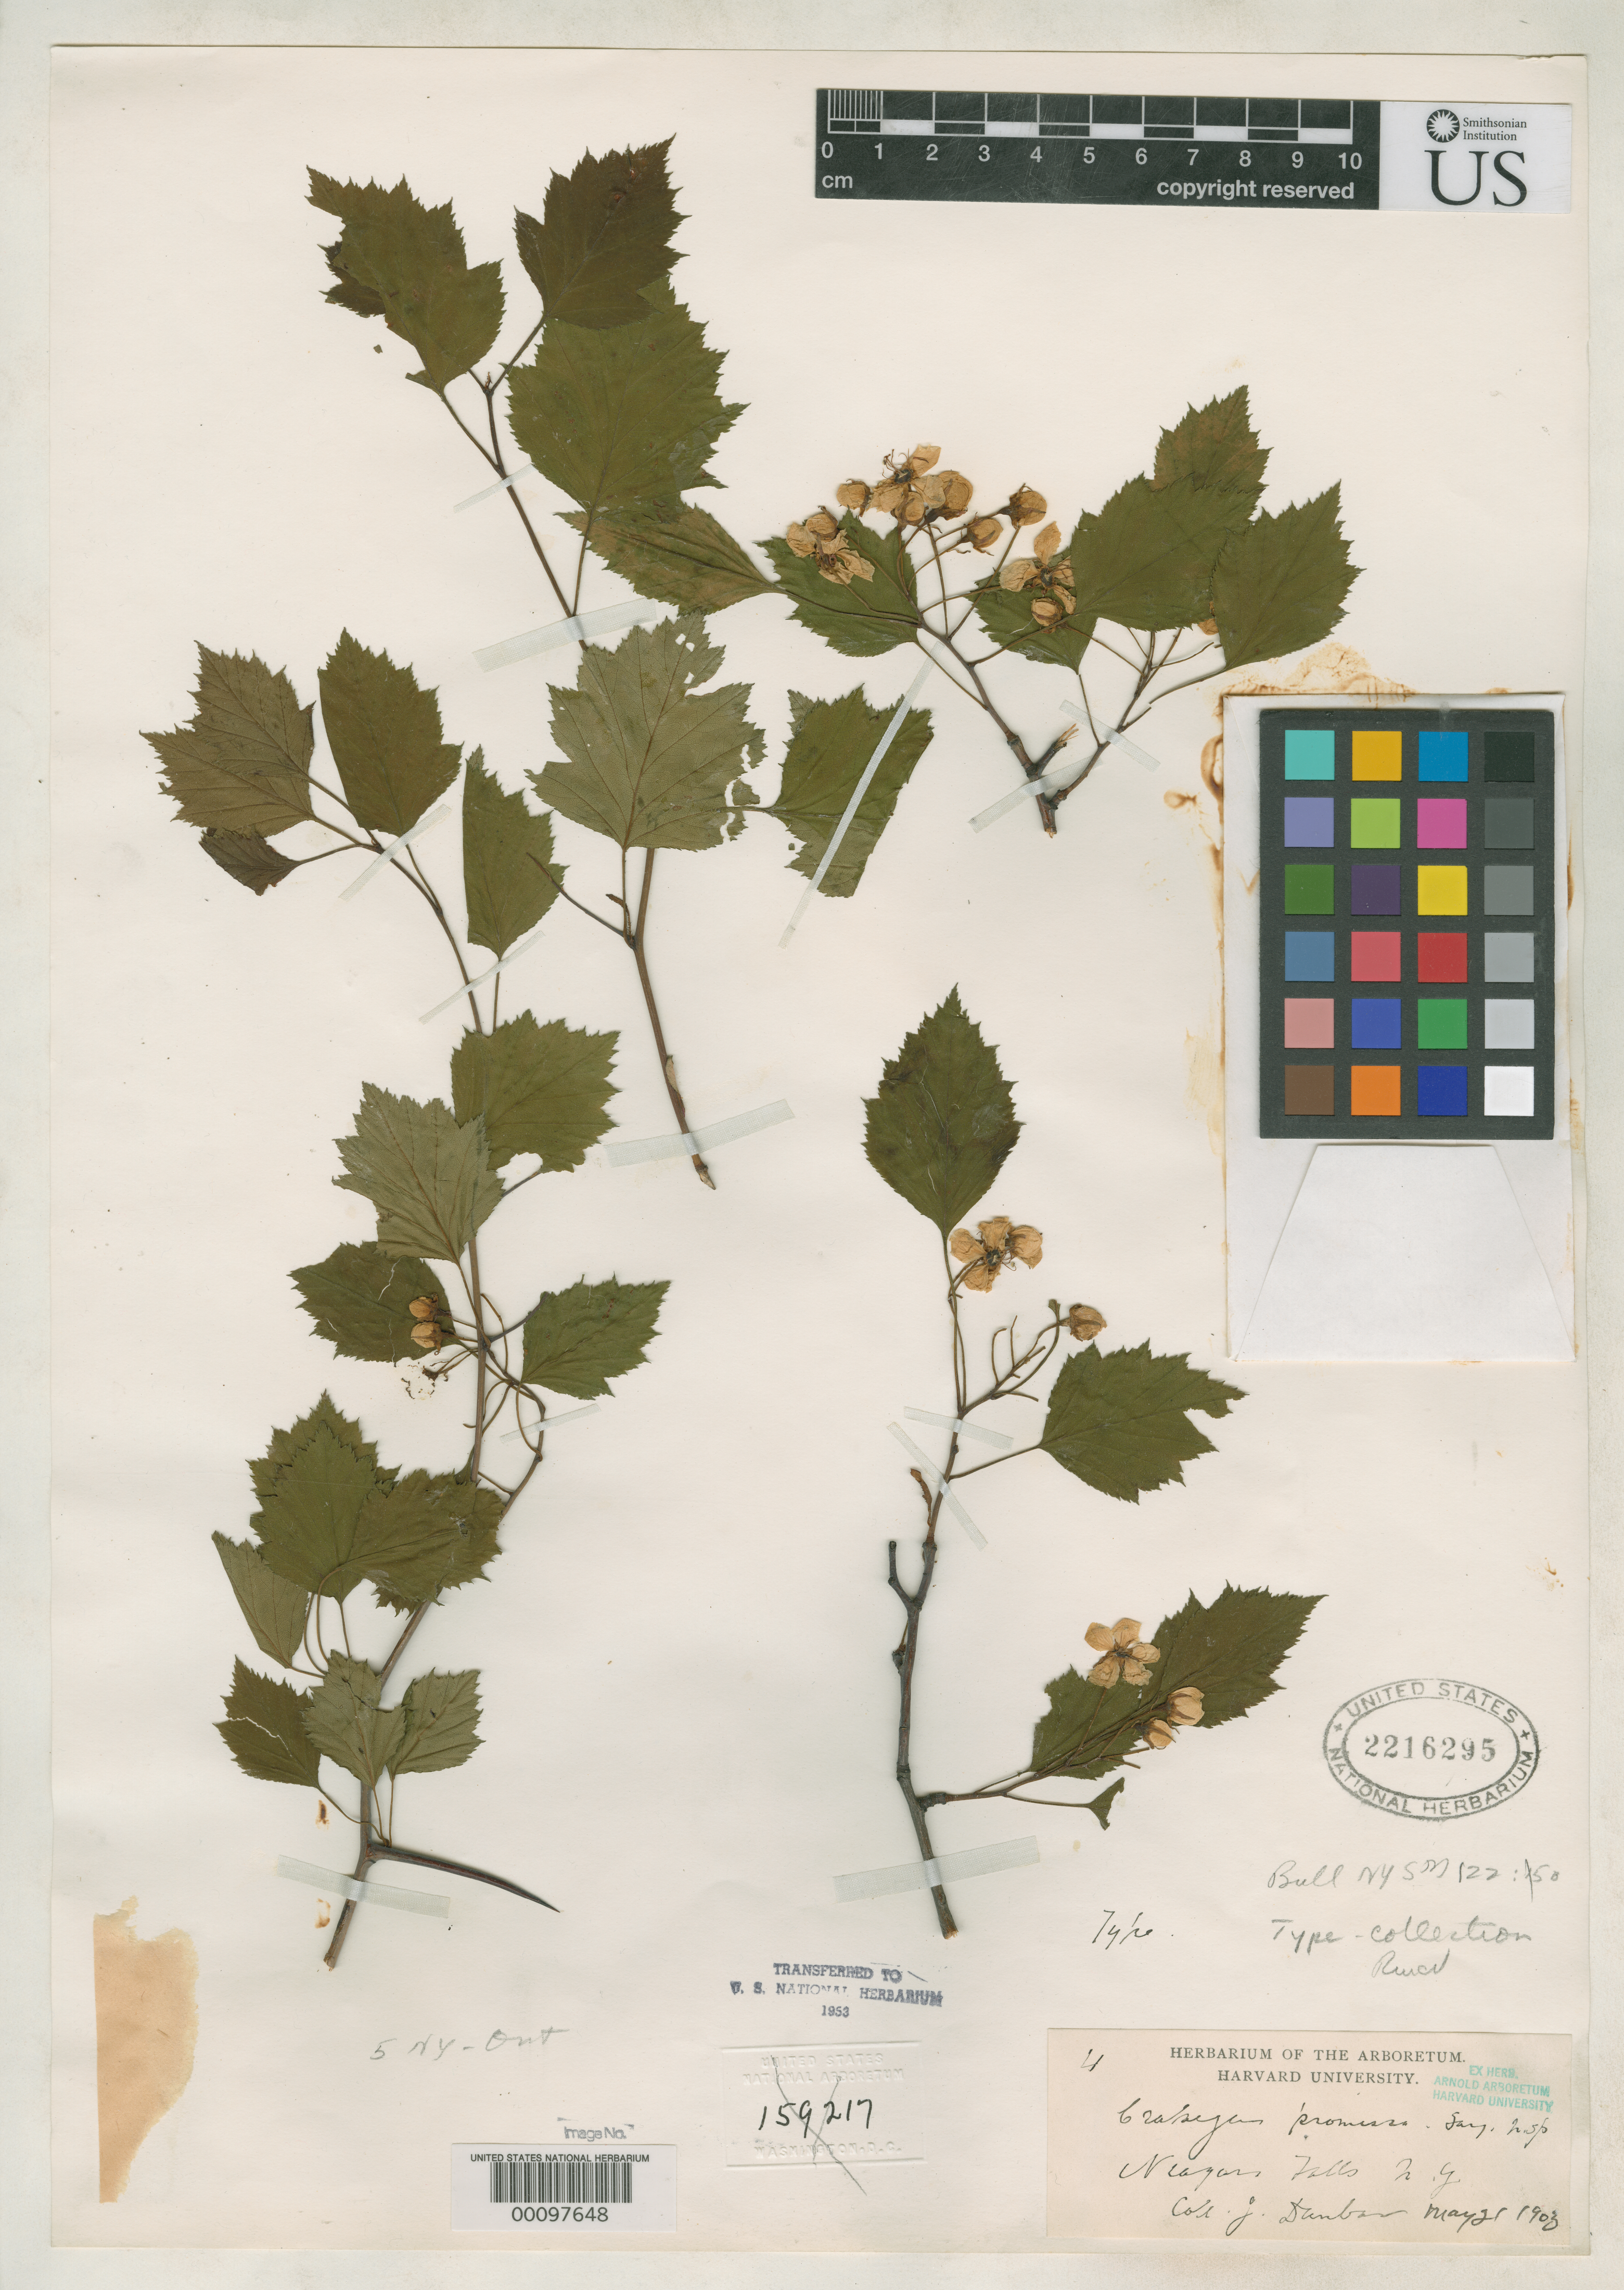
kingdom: Plantae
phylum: Tracheophyta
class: Magnoliopsida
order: Rosales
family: Rosaceae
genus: Crataegus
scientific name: Crataegus promissa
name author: Sarg.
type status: Type Collection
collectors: J. Dumbar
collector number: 4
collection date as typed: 21 May 1903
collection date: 1903-05-21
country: United States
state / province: New York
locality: Niagra Falls.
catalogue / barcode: US 2216295